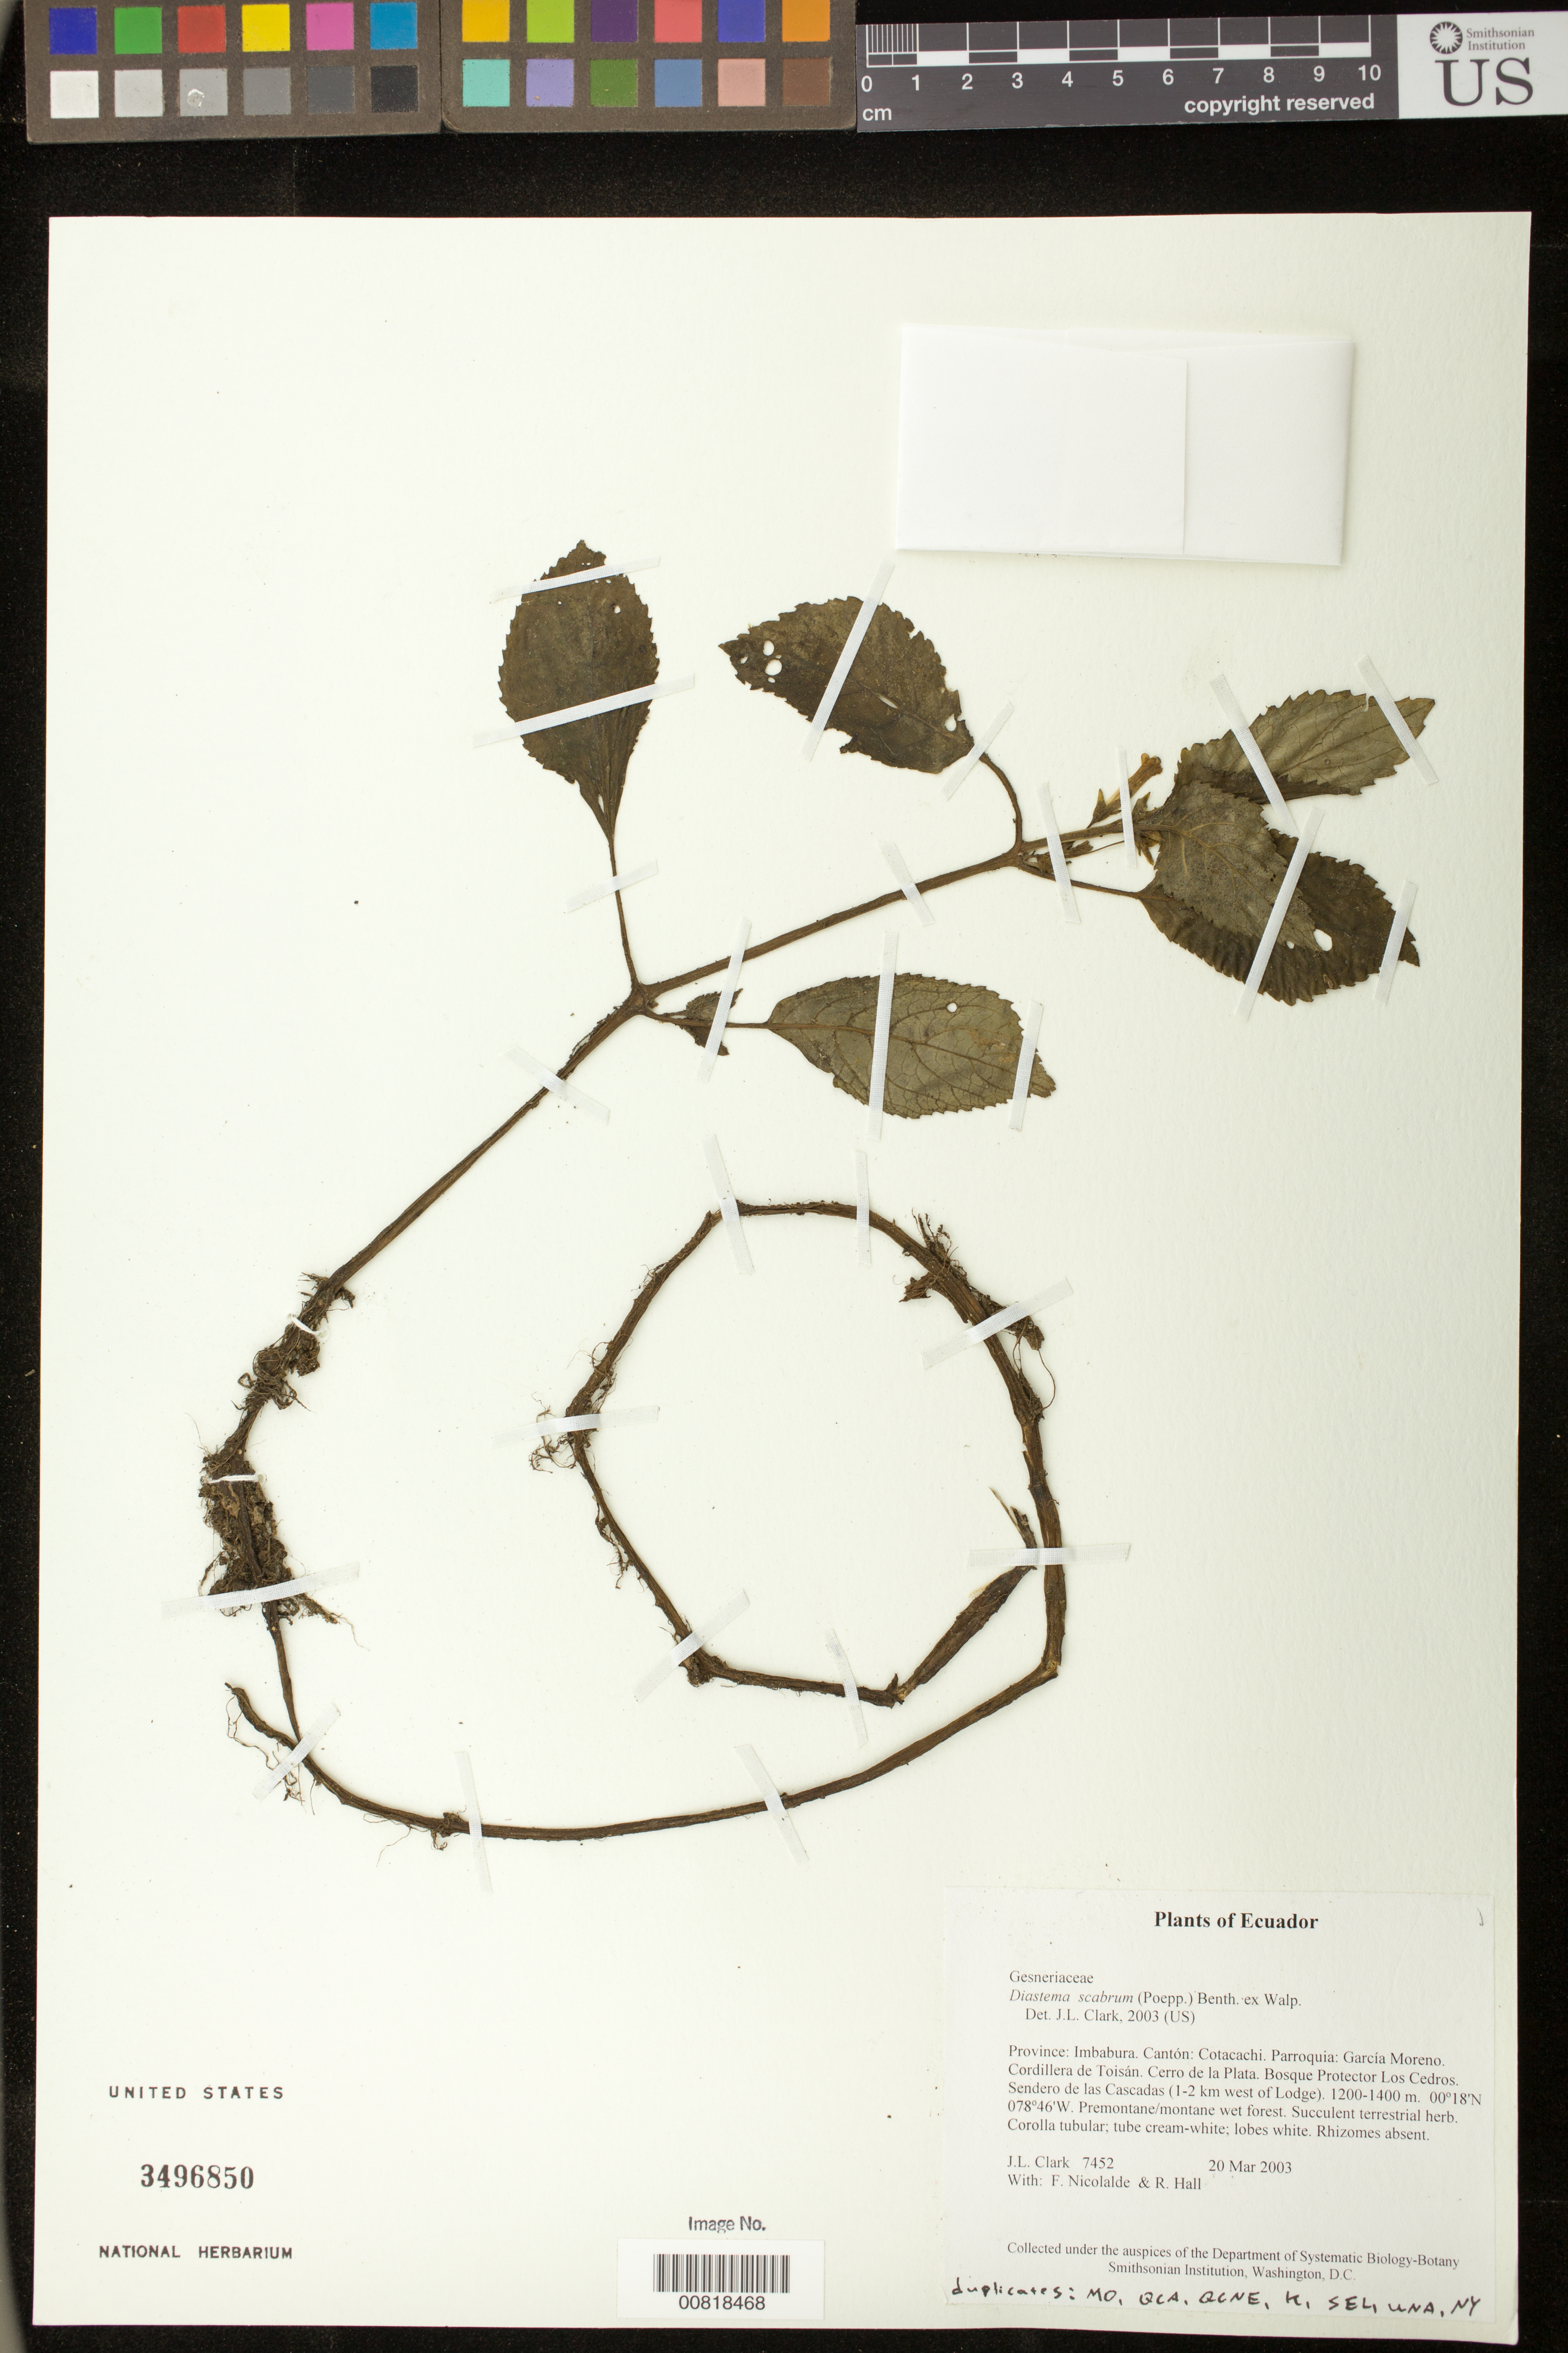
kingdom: Plantae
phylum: Tracheophyta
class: Magnoliopsida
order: Lamiales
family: Gesneriaceae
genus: Diastema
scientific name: Diastema scabrum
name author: (Poepp.) Benth. ex Walp.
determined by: Clark, J. L., (SEL), The Marie Selby Botanical Garden (UNITED STATES)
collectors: J. L. Clark, F. Nicolalde & R. Hall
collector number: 7452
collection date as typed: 20 Mar 2003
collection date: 2003-03-20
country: Ecuador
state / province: Imbabura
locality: Cotacachi. Parroquia: García Moreno. Cordillera de Toisán. Cerro de la Plata. Bosque Protector Los Cedros. Sendero de las Cascadas (1-2 km west of Lodge).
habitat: Premontane/montane wet forest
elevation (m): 1200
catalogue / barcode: US 3496850